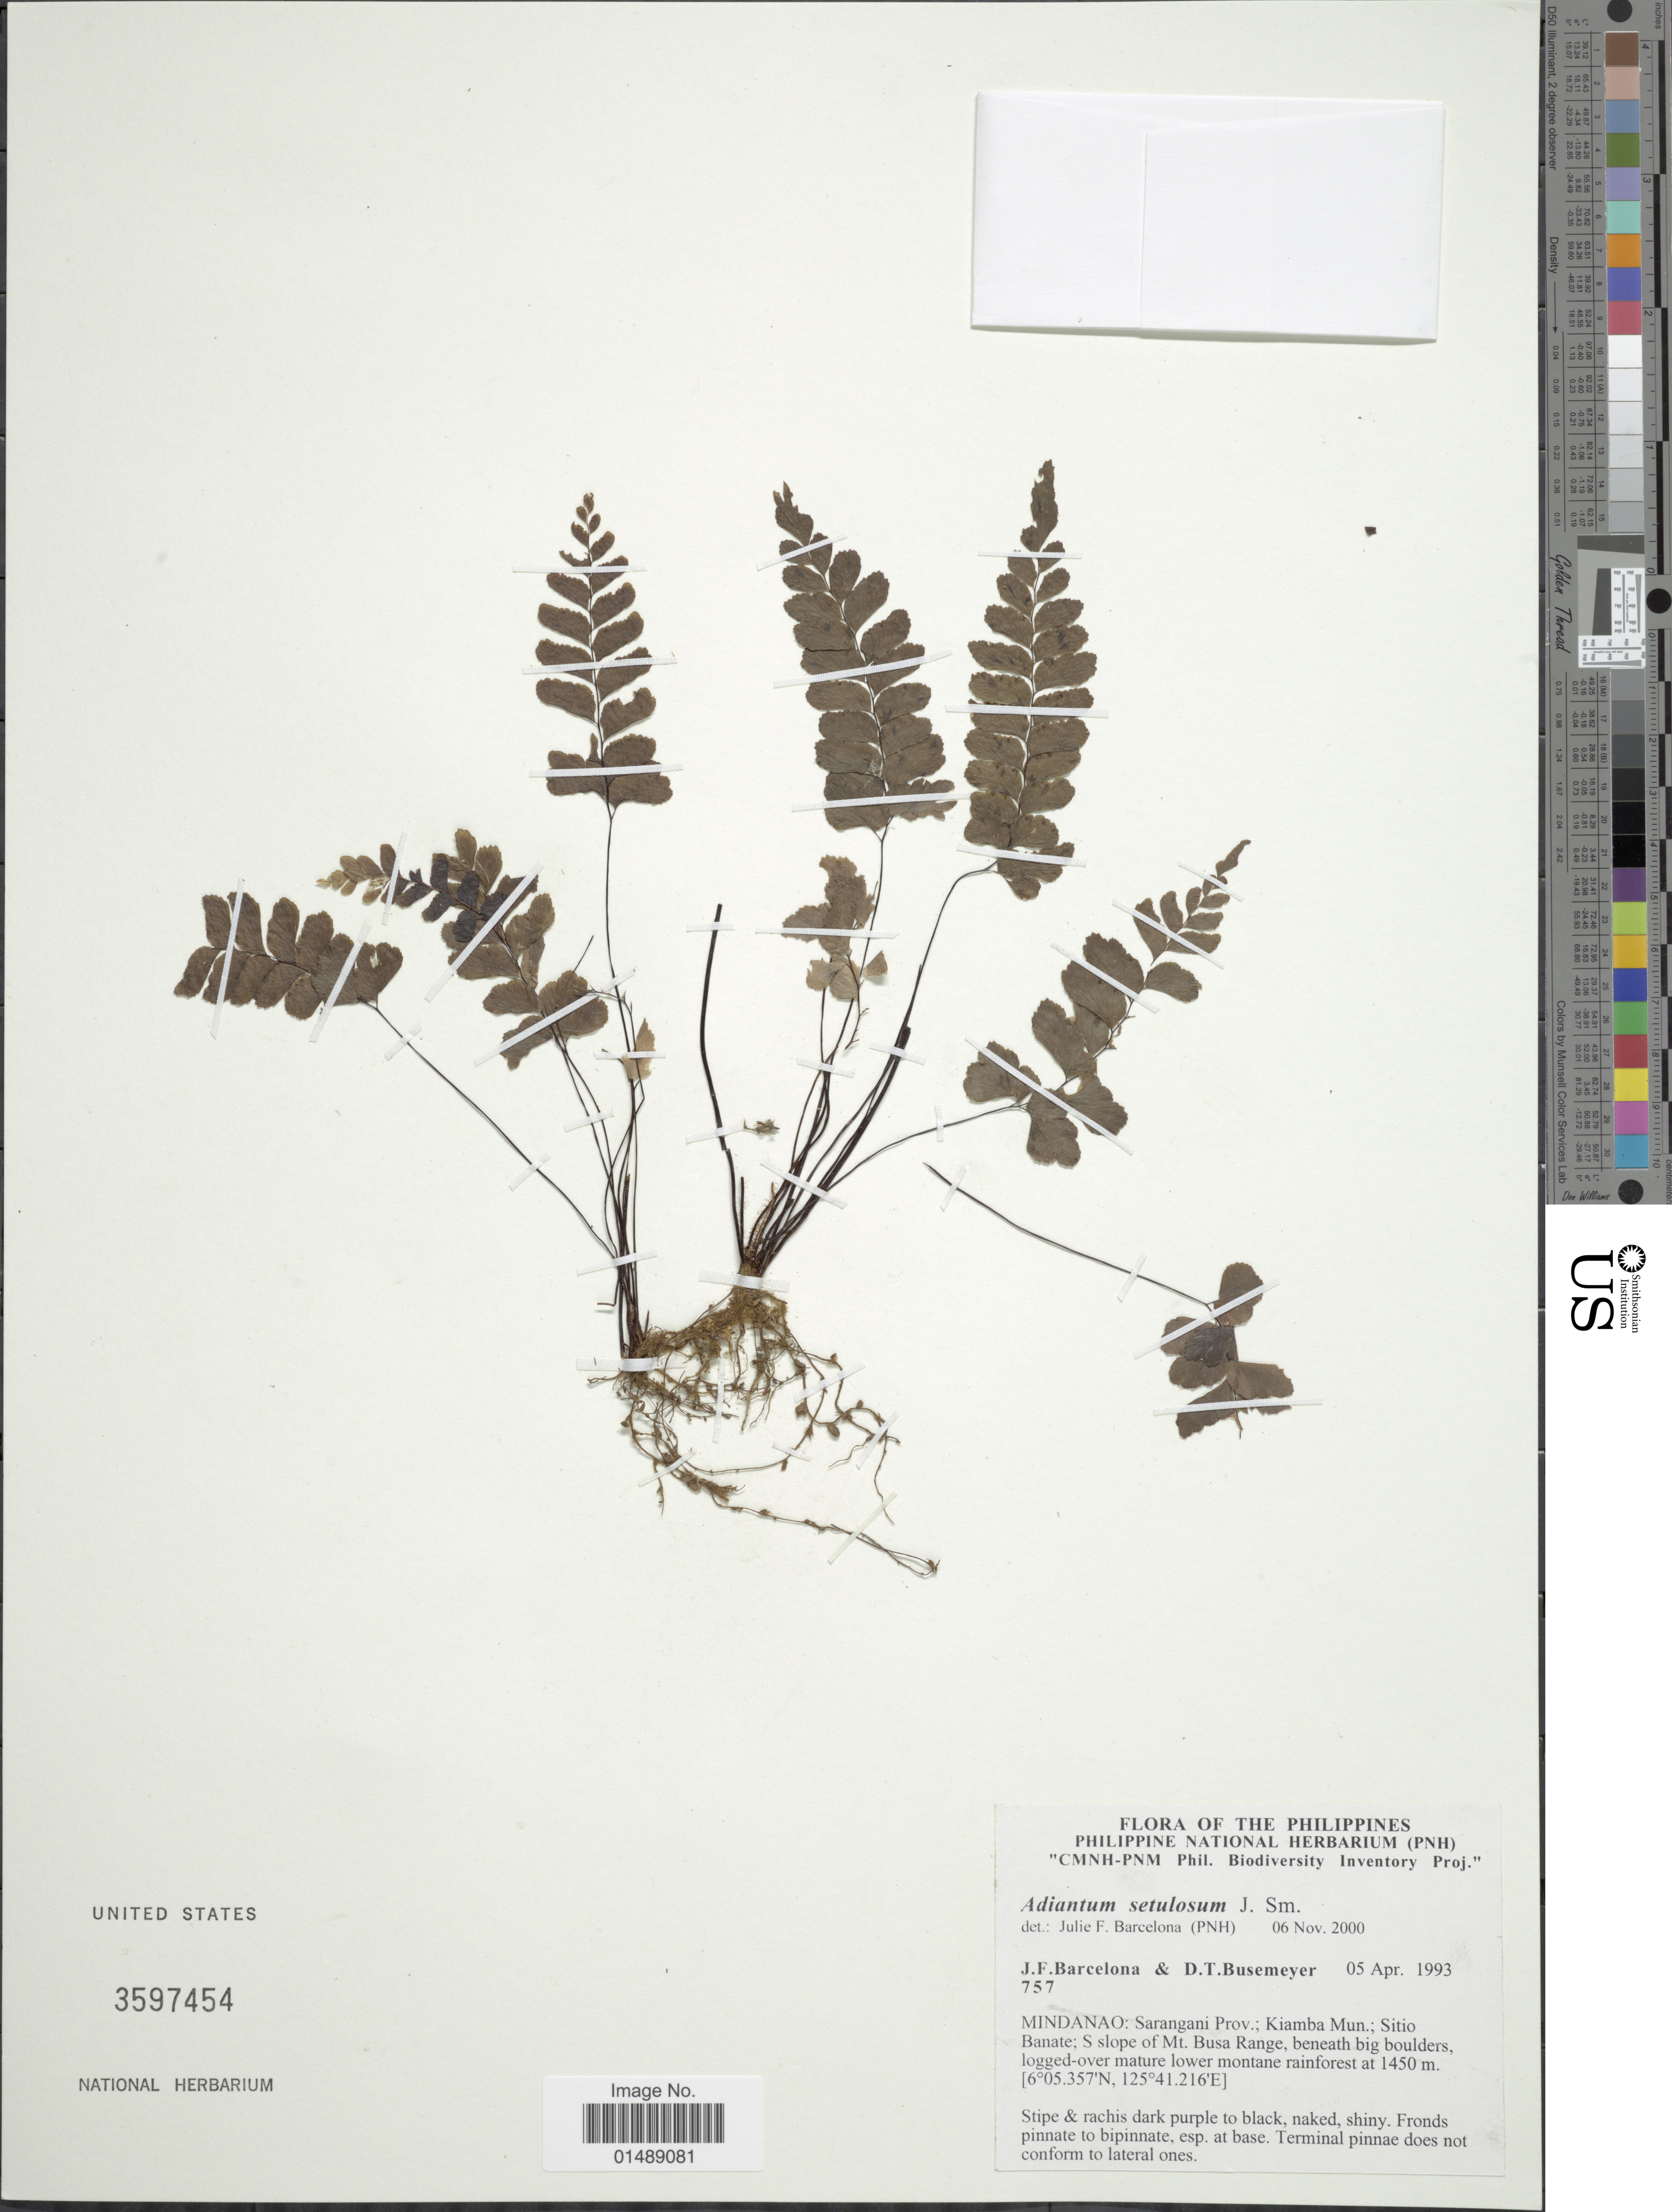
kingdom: Plantae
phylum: Tracheophyta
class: Polypodiopsida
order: Polypodiales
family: Pteridaceae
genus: Adiantum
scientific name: Adiantum setulosum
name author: J. Sm.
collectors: J. F. Barcelona & D. Busemeyer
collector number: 757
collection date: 1993-04-05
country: Philippines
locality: Mindanao: Sarangani Prov.; Kiamba Mun.;Sitio banate; S slope of Mt. Busa Range.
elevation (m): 1450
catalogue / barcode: US 3597454